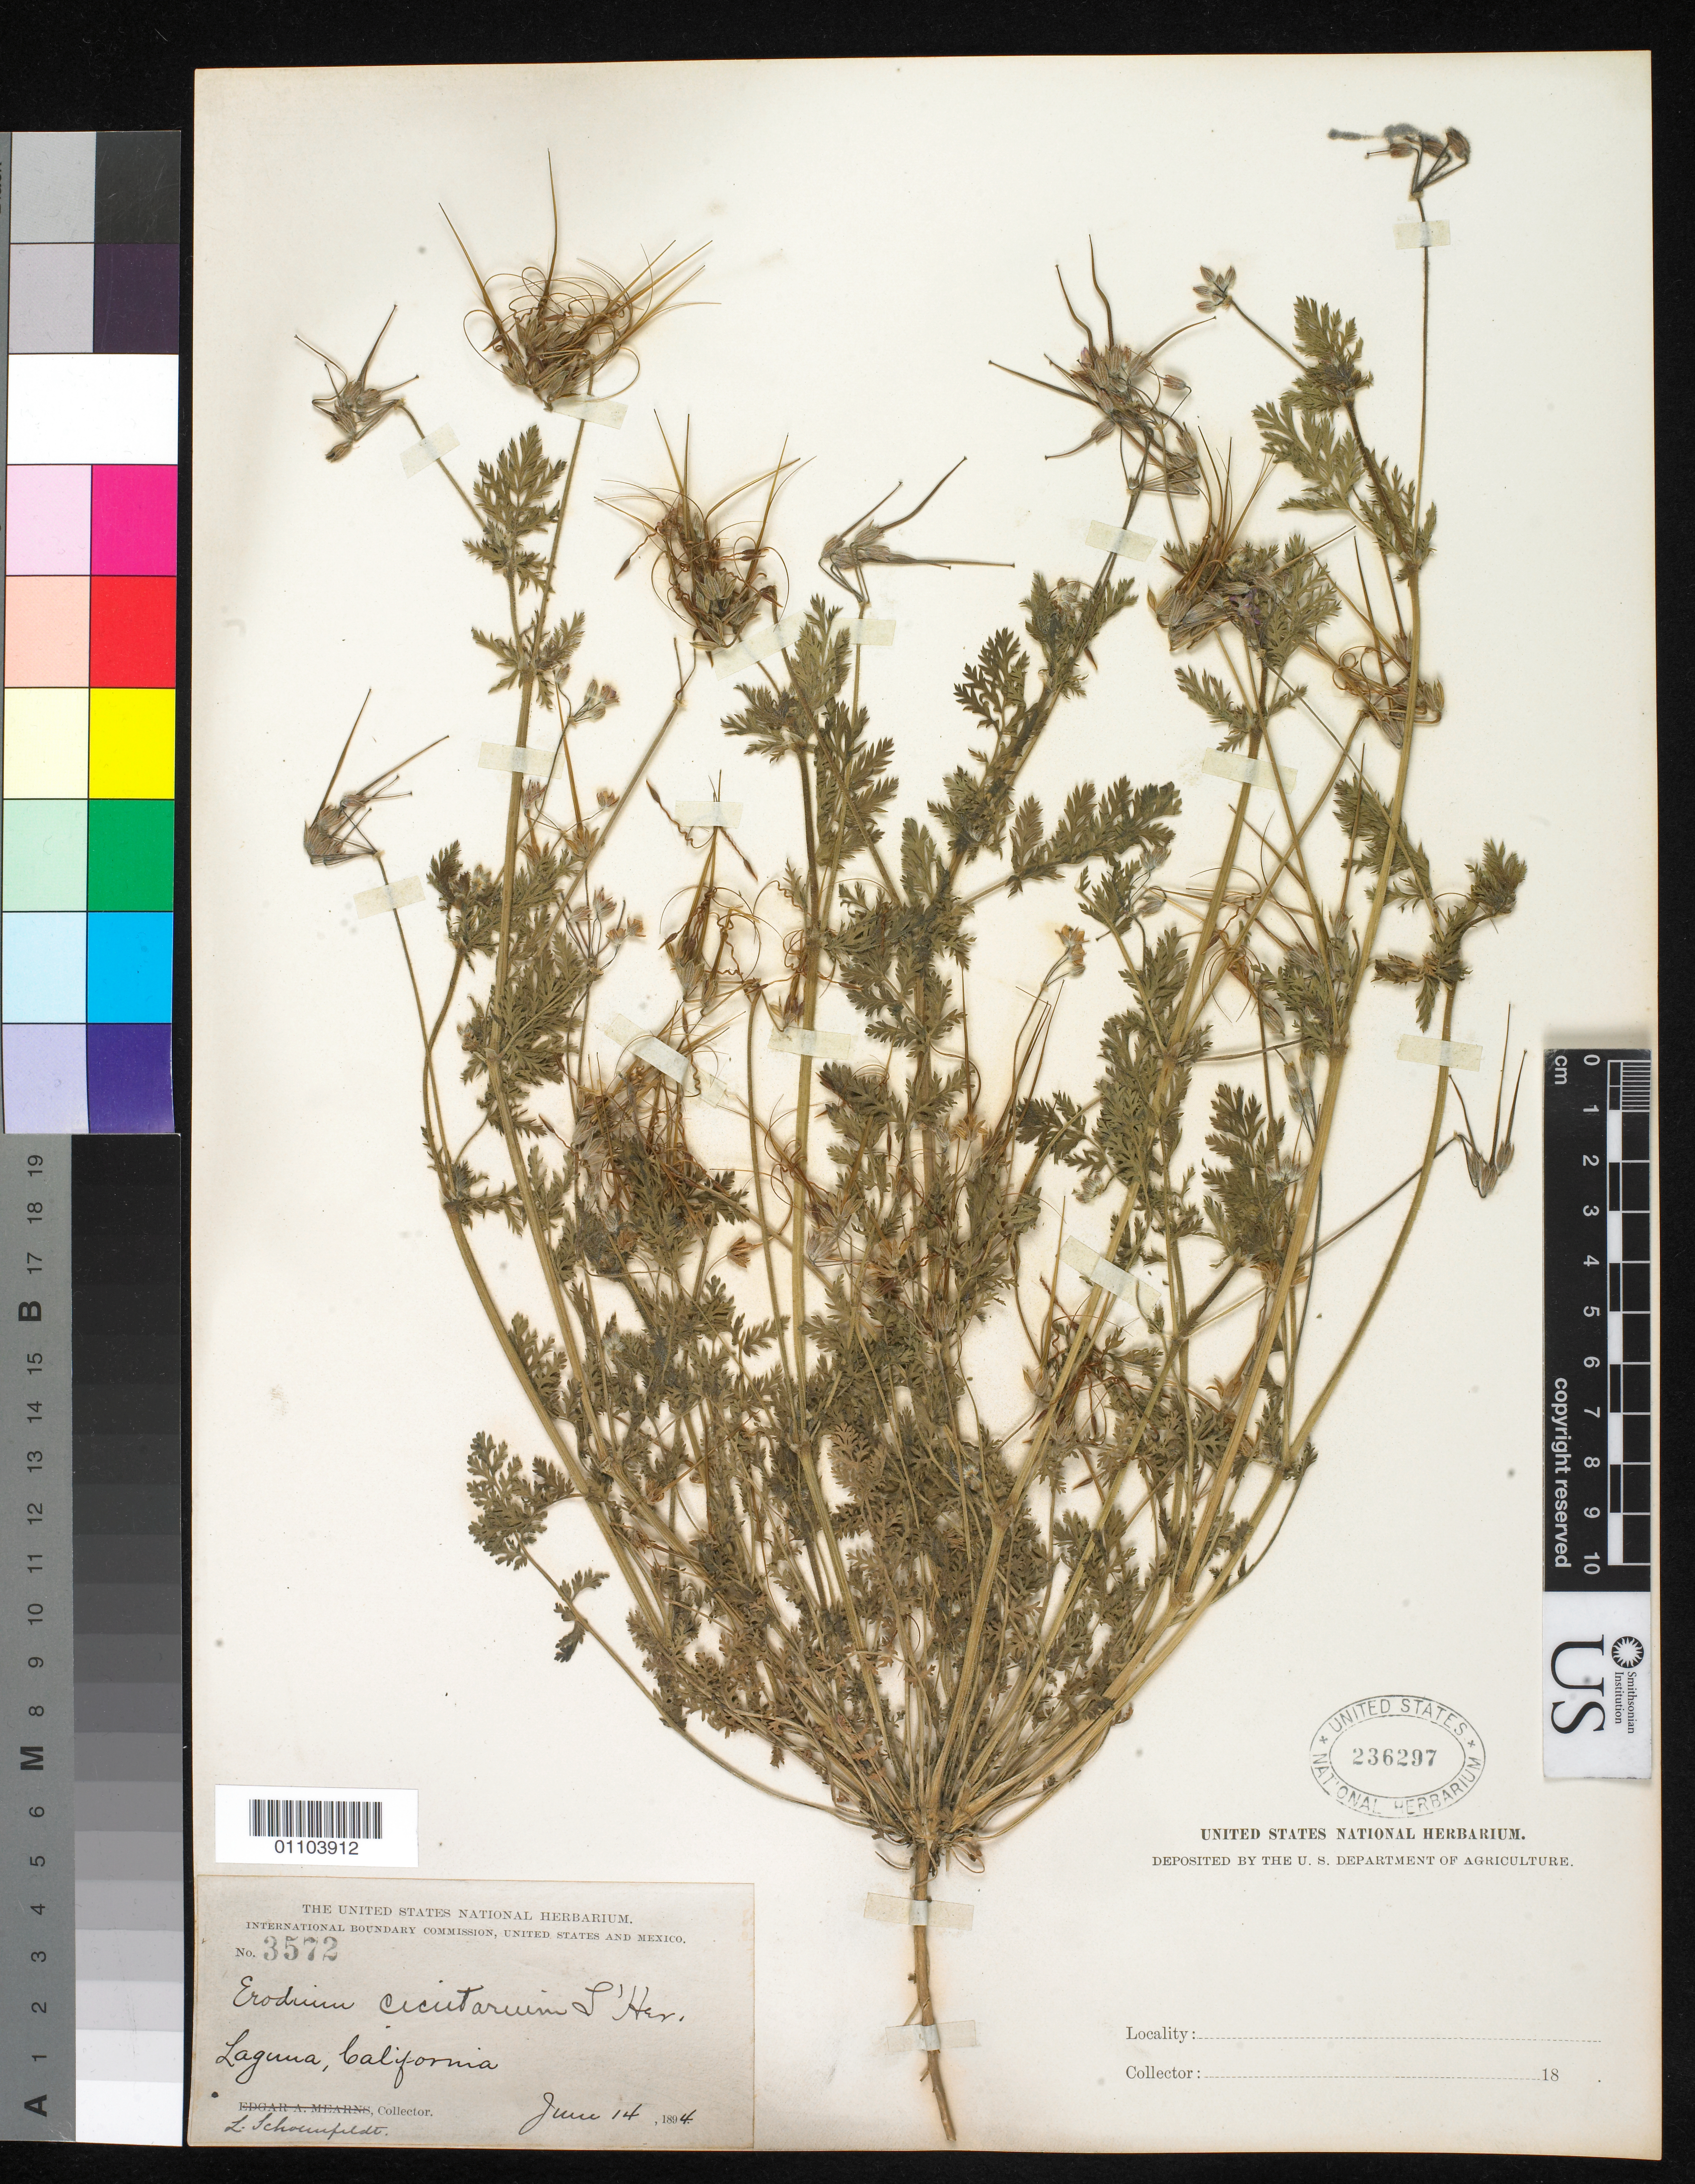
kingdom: Plantae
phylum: Tracheophyta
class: Magnoliopsida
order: Geraniales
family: Geraniaceae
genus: Erodium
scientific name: Erodium cicutarium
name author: (L.) L'Hér.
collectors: L. Schoenfeldt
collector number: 3572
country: United States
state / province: California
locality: Lagunas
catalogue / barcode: US 236297